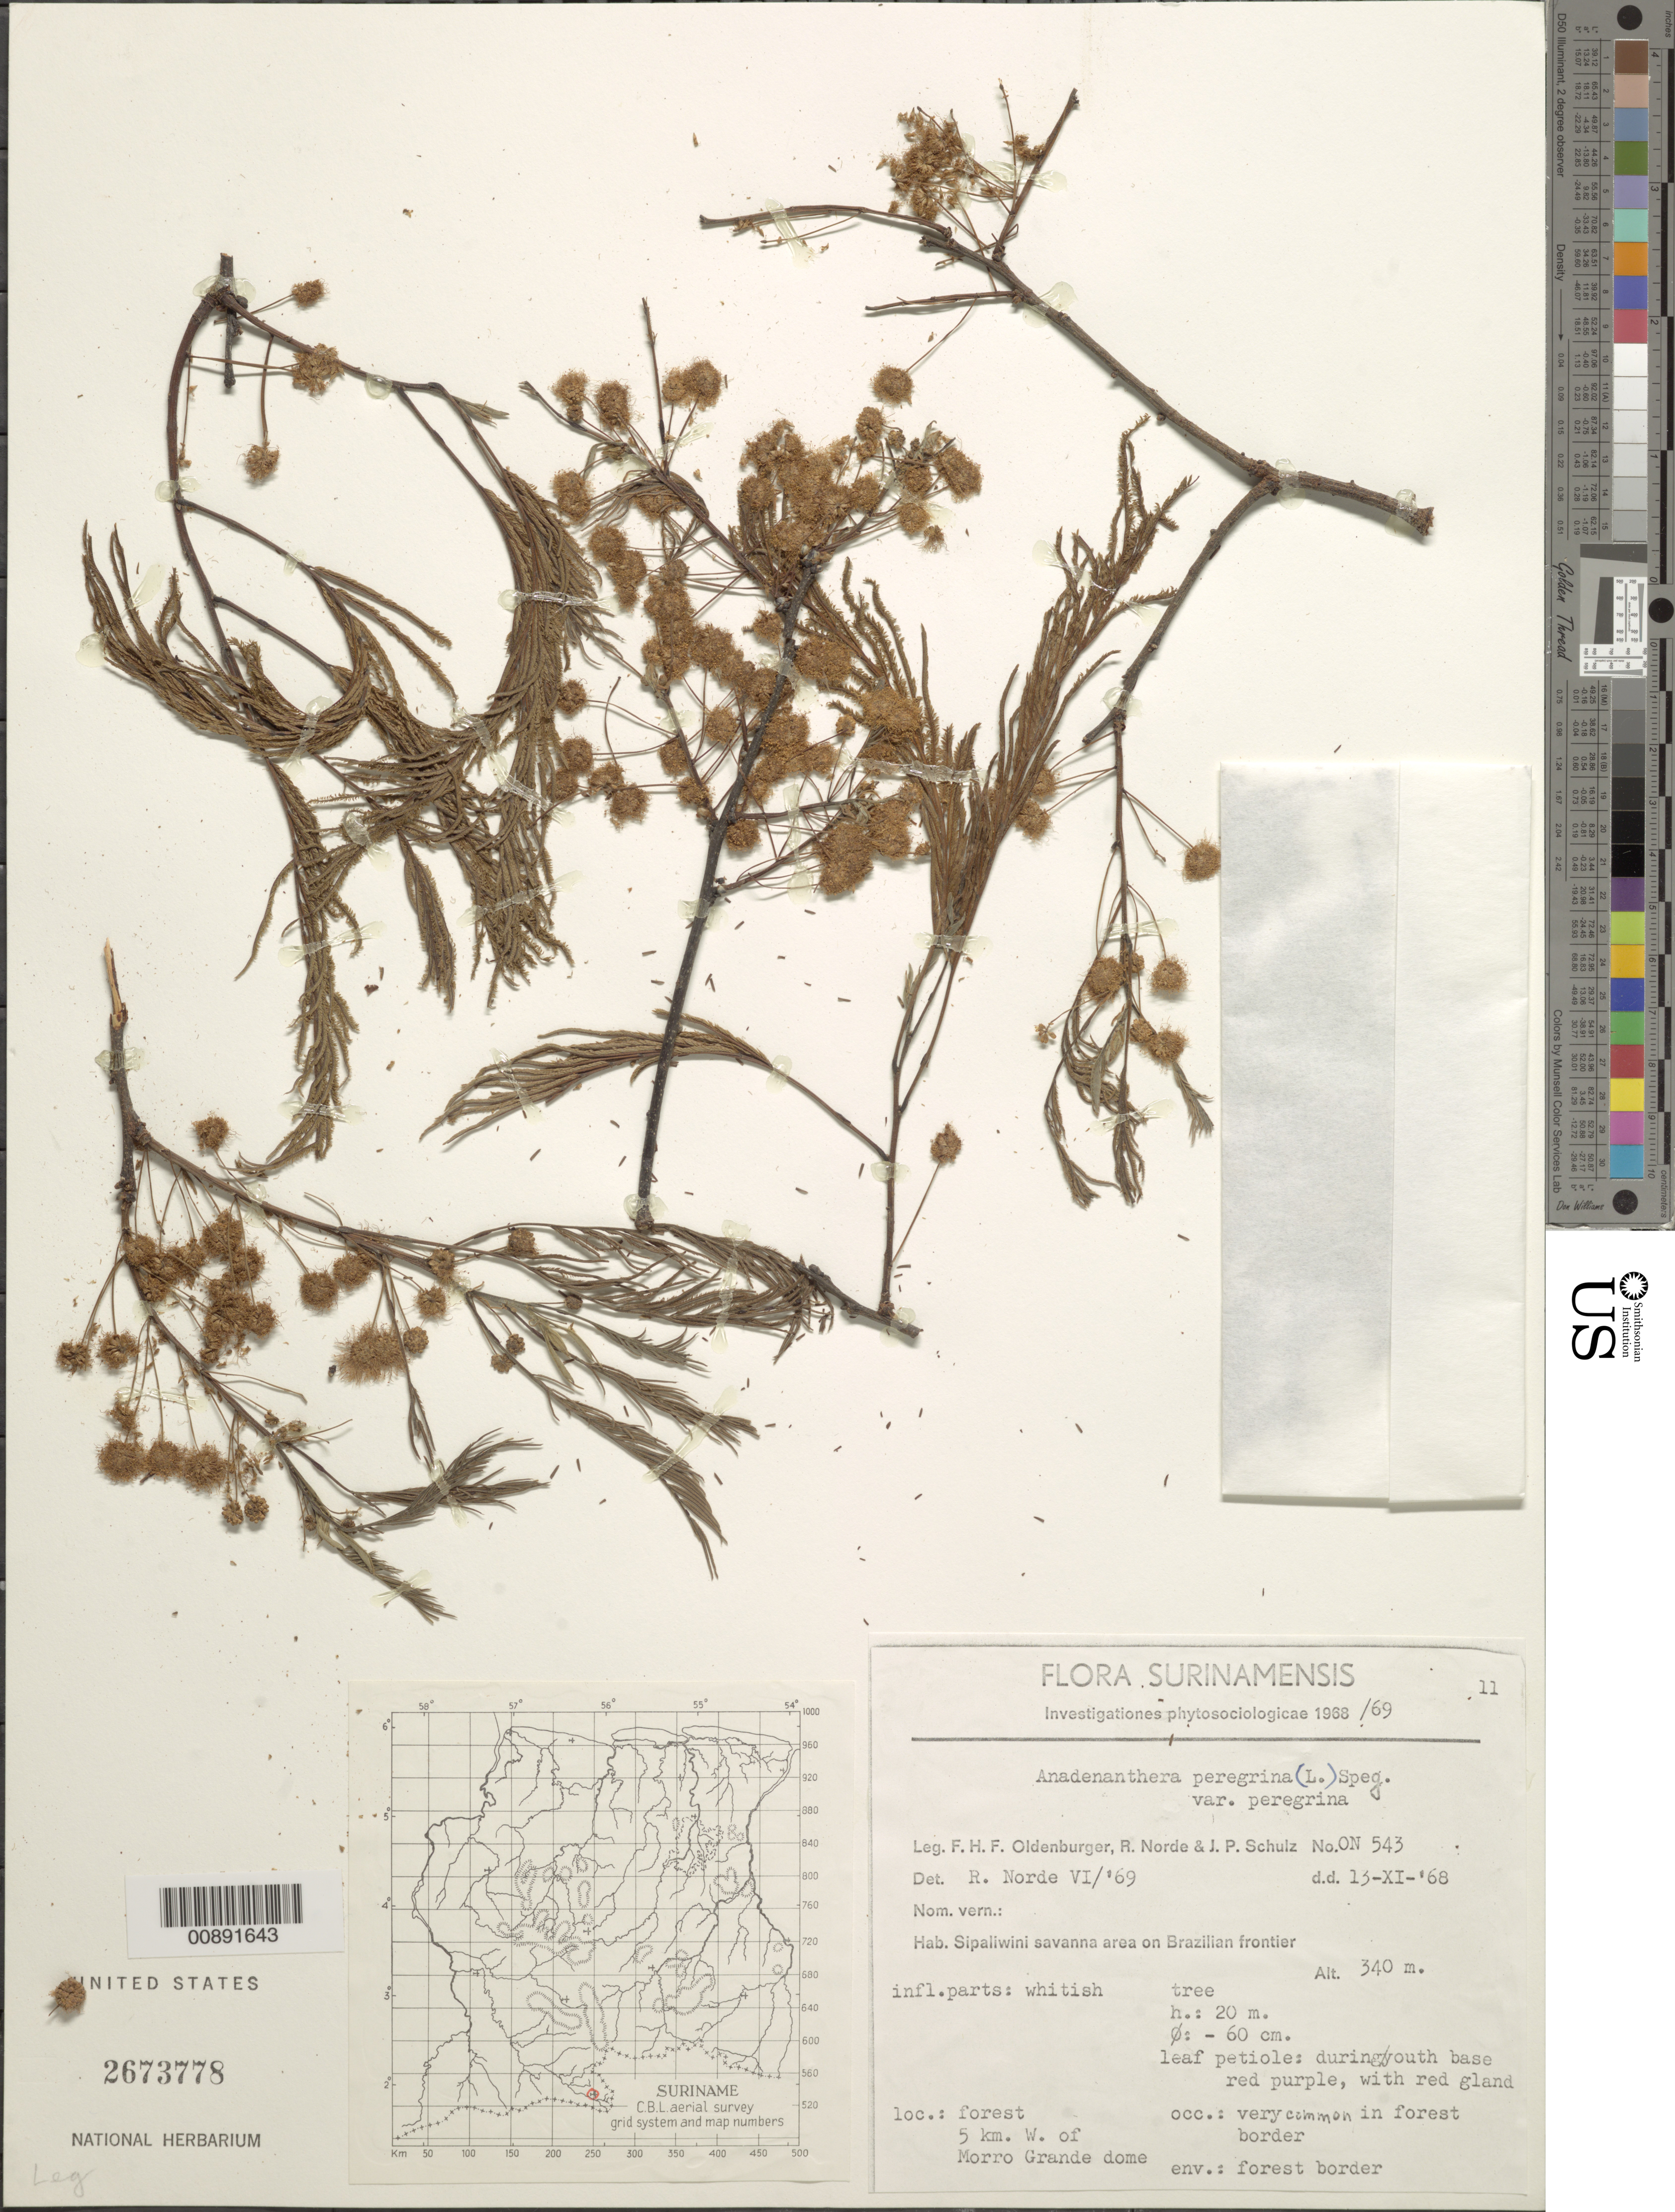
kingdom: Plantae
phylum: Tracheophyta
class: Magnoliopsida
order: Fabales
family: Fabaceae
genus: Anadenanthera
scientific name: Anadenanthera peregrina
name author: (L.) Speg.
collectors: F. Oldenburger, R. Norde & J. P. Schulz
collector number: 543 O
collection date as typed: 13-Nov-68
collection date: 1968-11-13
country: Suriname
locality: Sipaliwini Savanna, Brazilian frontier, 5 km W of Morro Grande dome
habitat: Forest border, savanna area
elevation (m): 340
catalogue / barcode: US 2673778